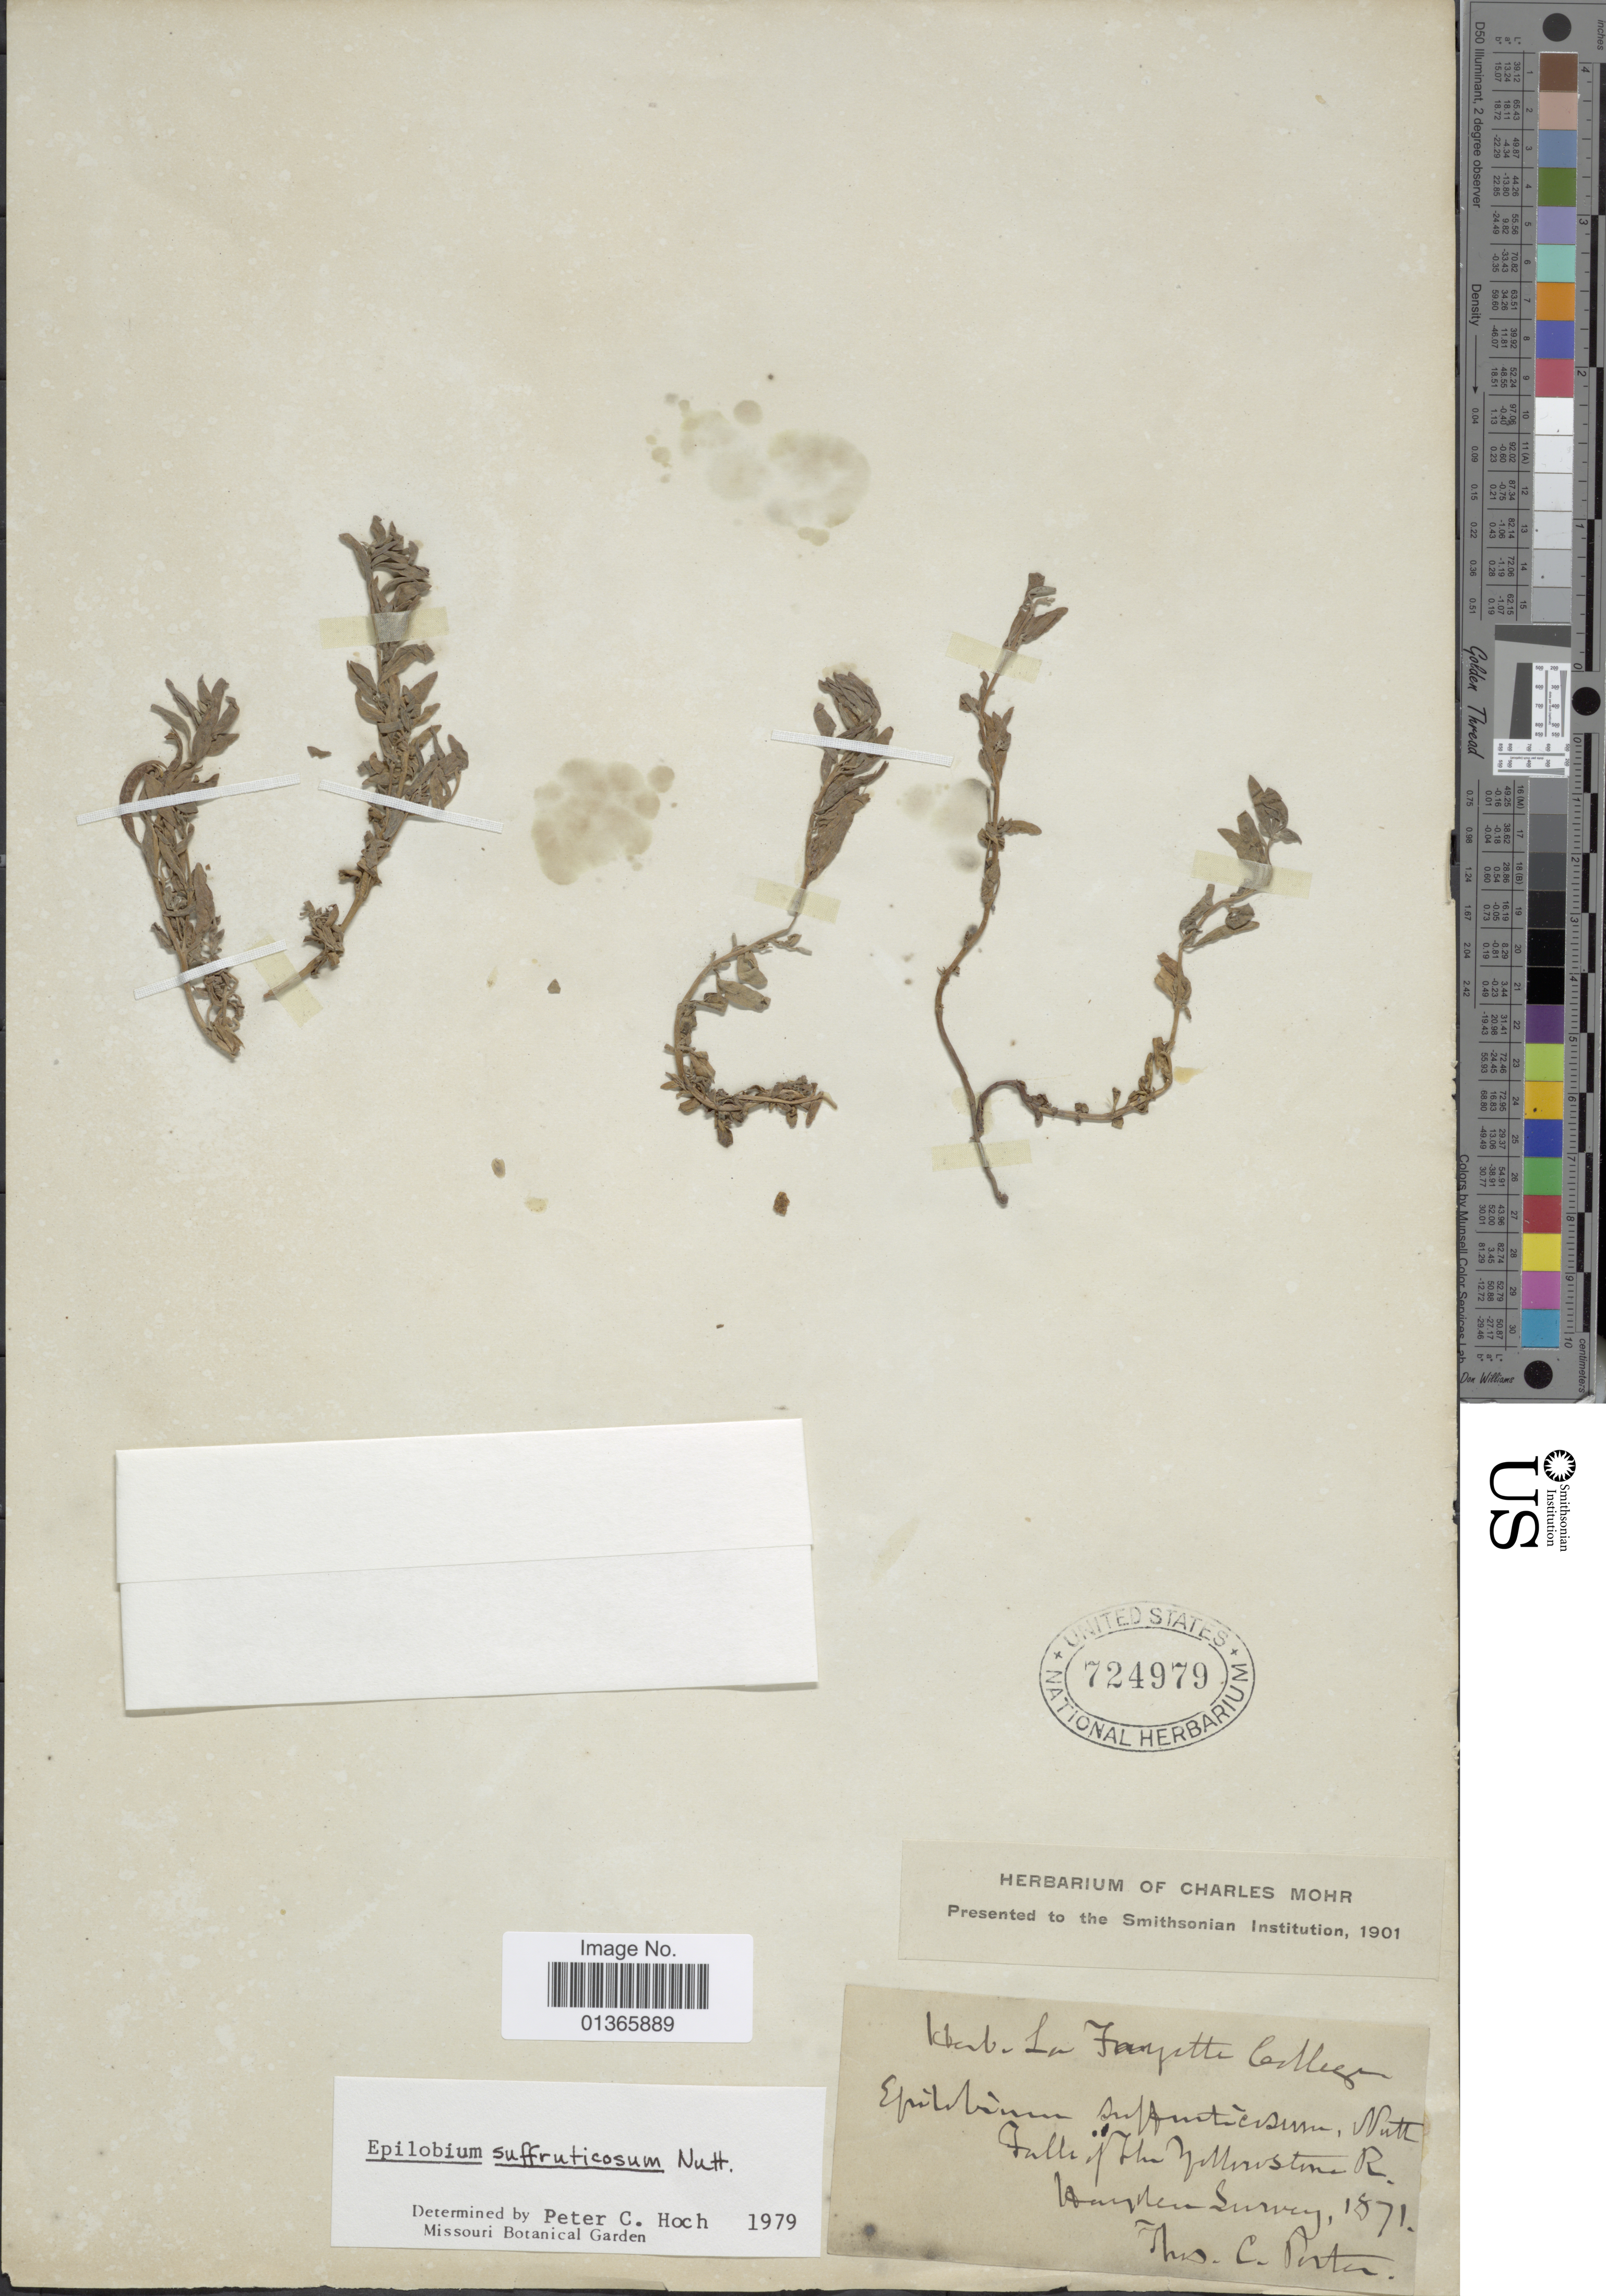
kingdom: Plantae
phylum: Tracheophyta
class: Magnoliopsida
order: Myrtales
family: Onagraceae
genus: Epilobium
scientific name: Epilobium suffruticosum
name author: Nutt. ex Torr. & A. Gray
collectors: T. C. Porter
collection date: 1871-07-27/1871-08-27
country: United States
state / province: Wyoming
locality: Falls of the Yellowstone R.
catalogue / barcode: US 724979